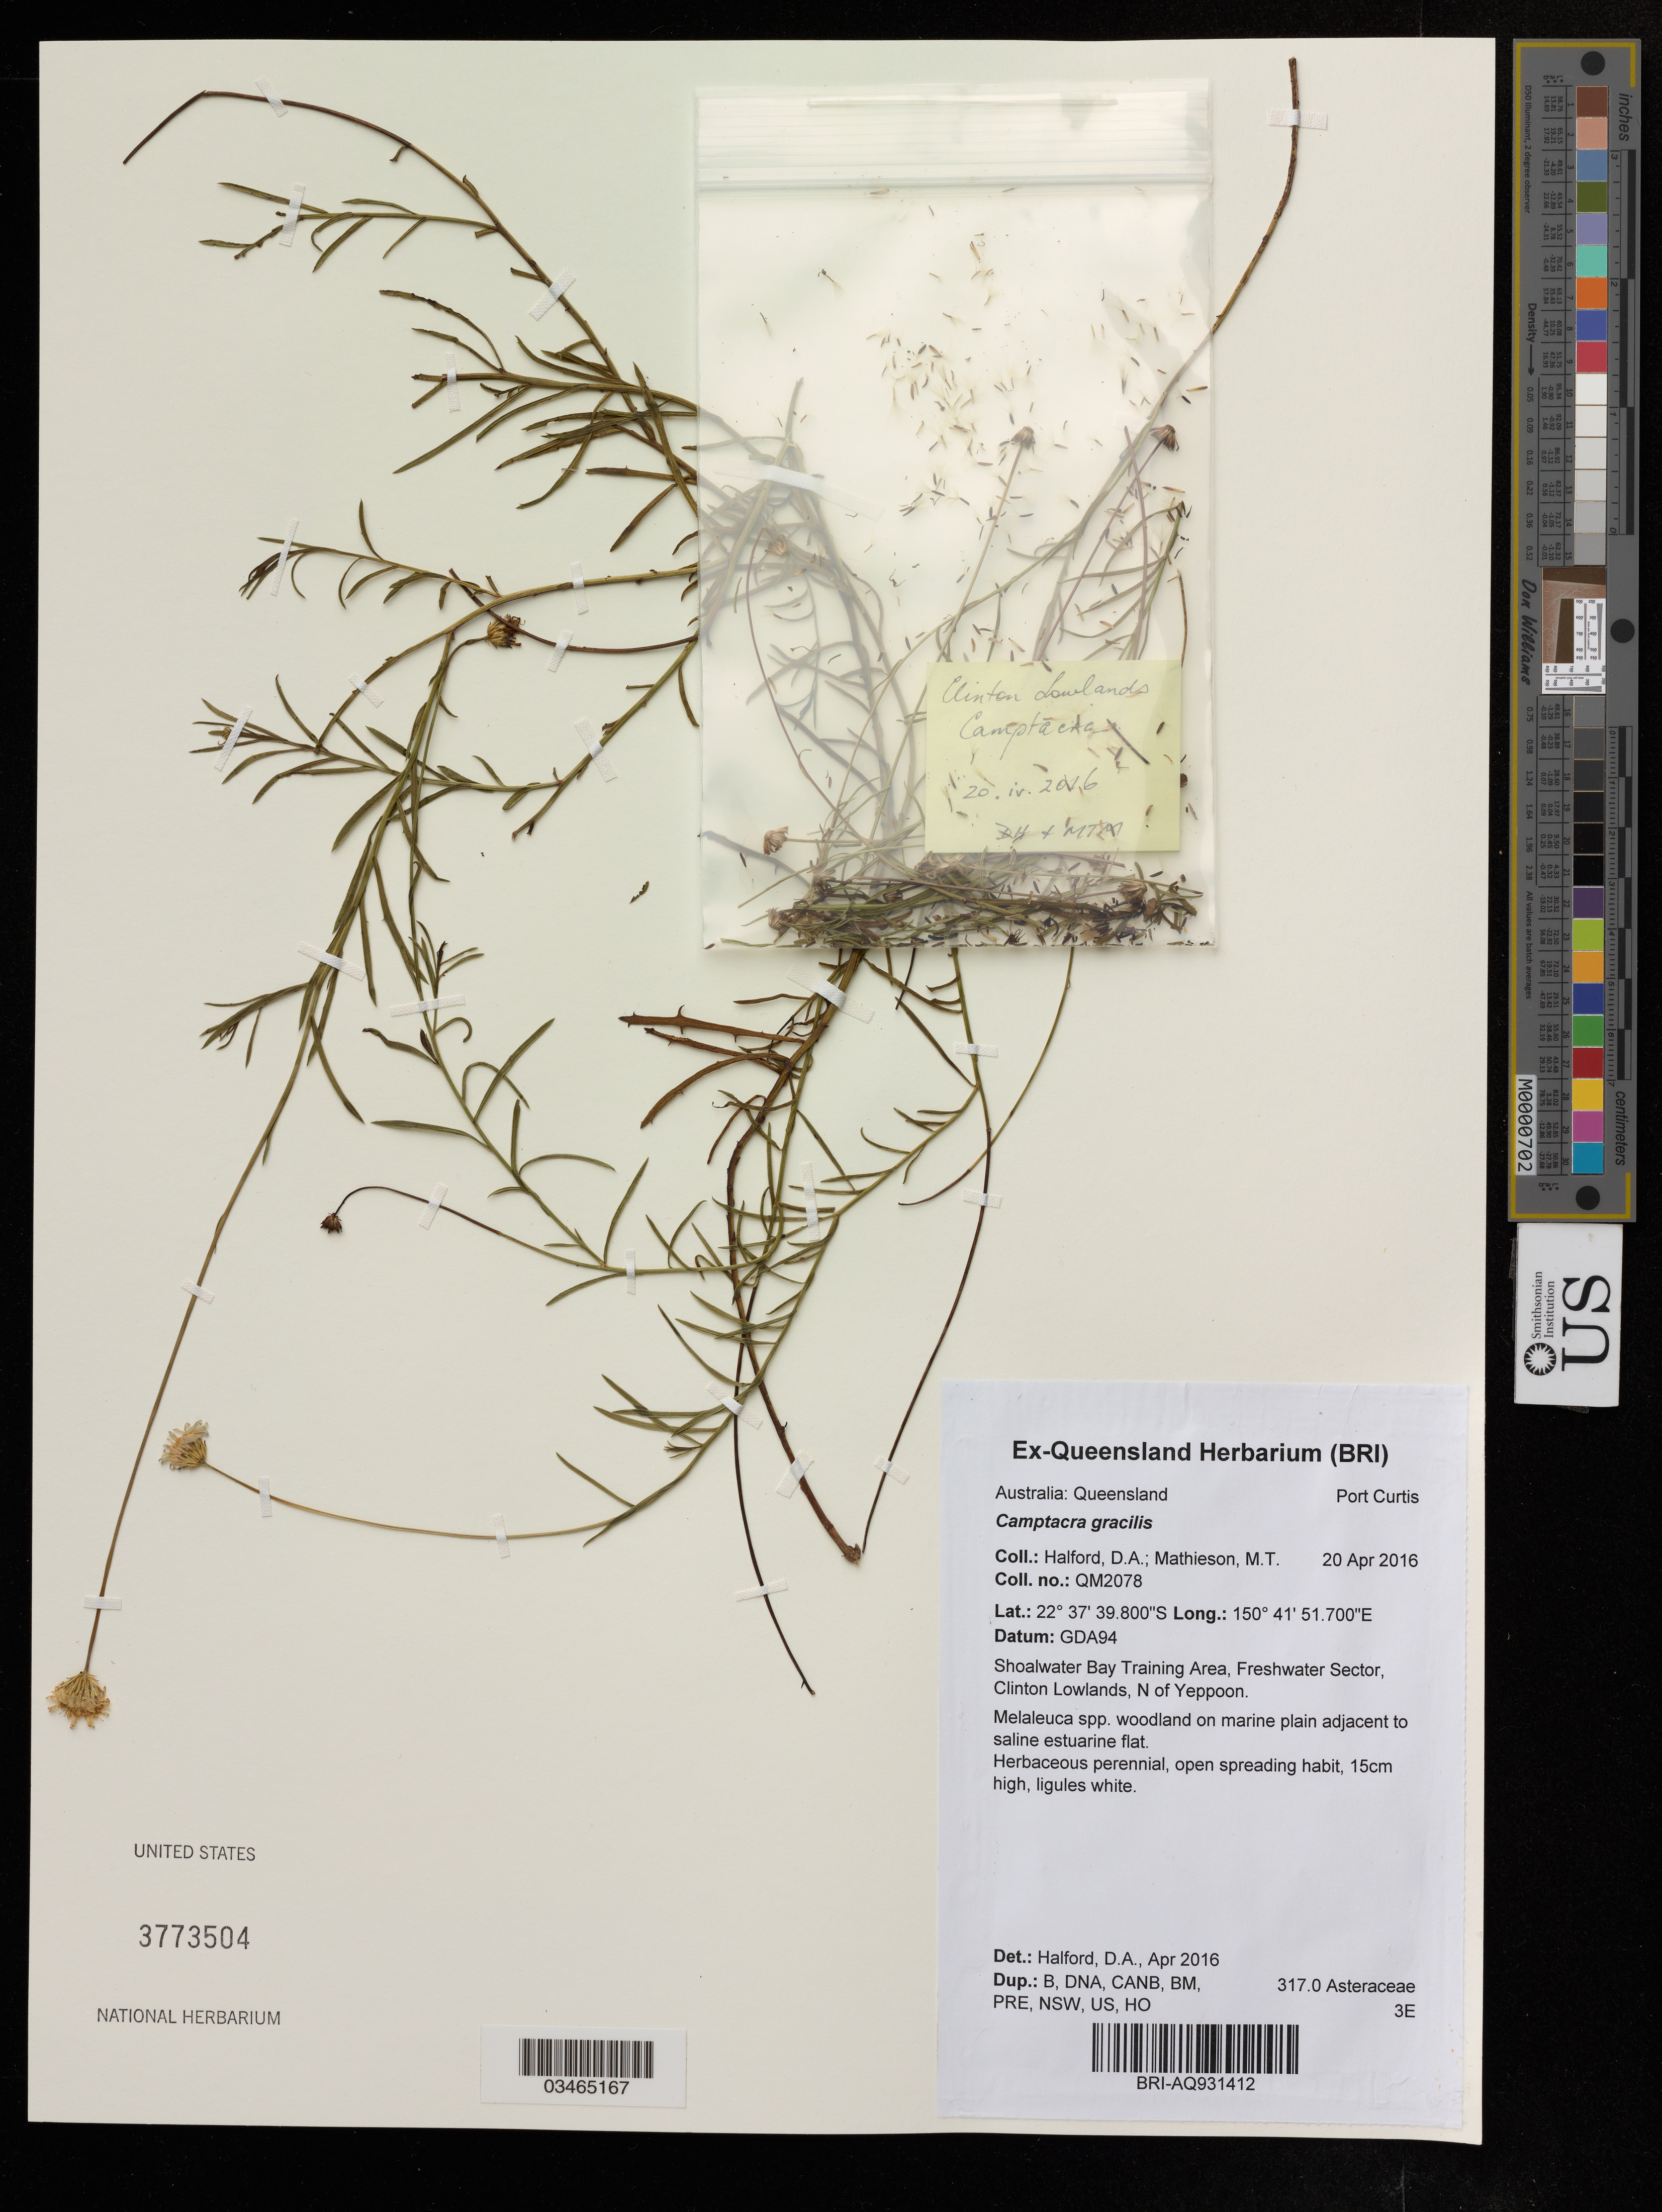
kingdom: Plantae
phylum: Tracheophyta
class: Magnoliopsida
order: Asterales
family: Campanulaceae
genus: Campanula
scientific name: Campanula gracilis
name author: G. Forst.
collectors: D. Halford & M. T. Mathieson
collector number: QM2078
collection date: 2016-04-20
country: Australia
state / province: Queensland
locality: Port Curtis. Shoalwater Bay Training Area, Freshwater Sector, Clinton Lowlands, N of Yeppoon.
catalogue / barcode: US 3773504